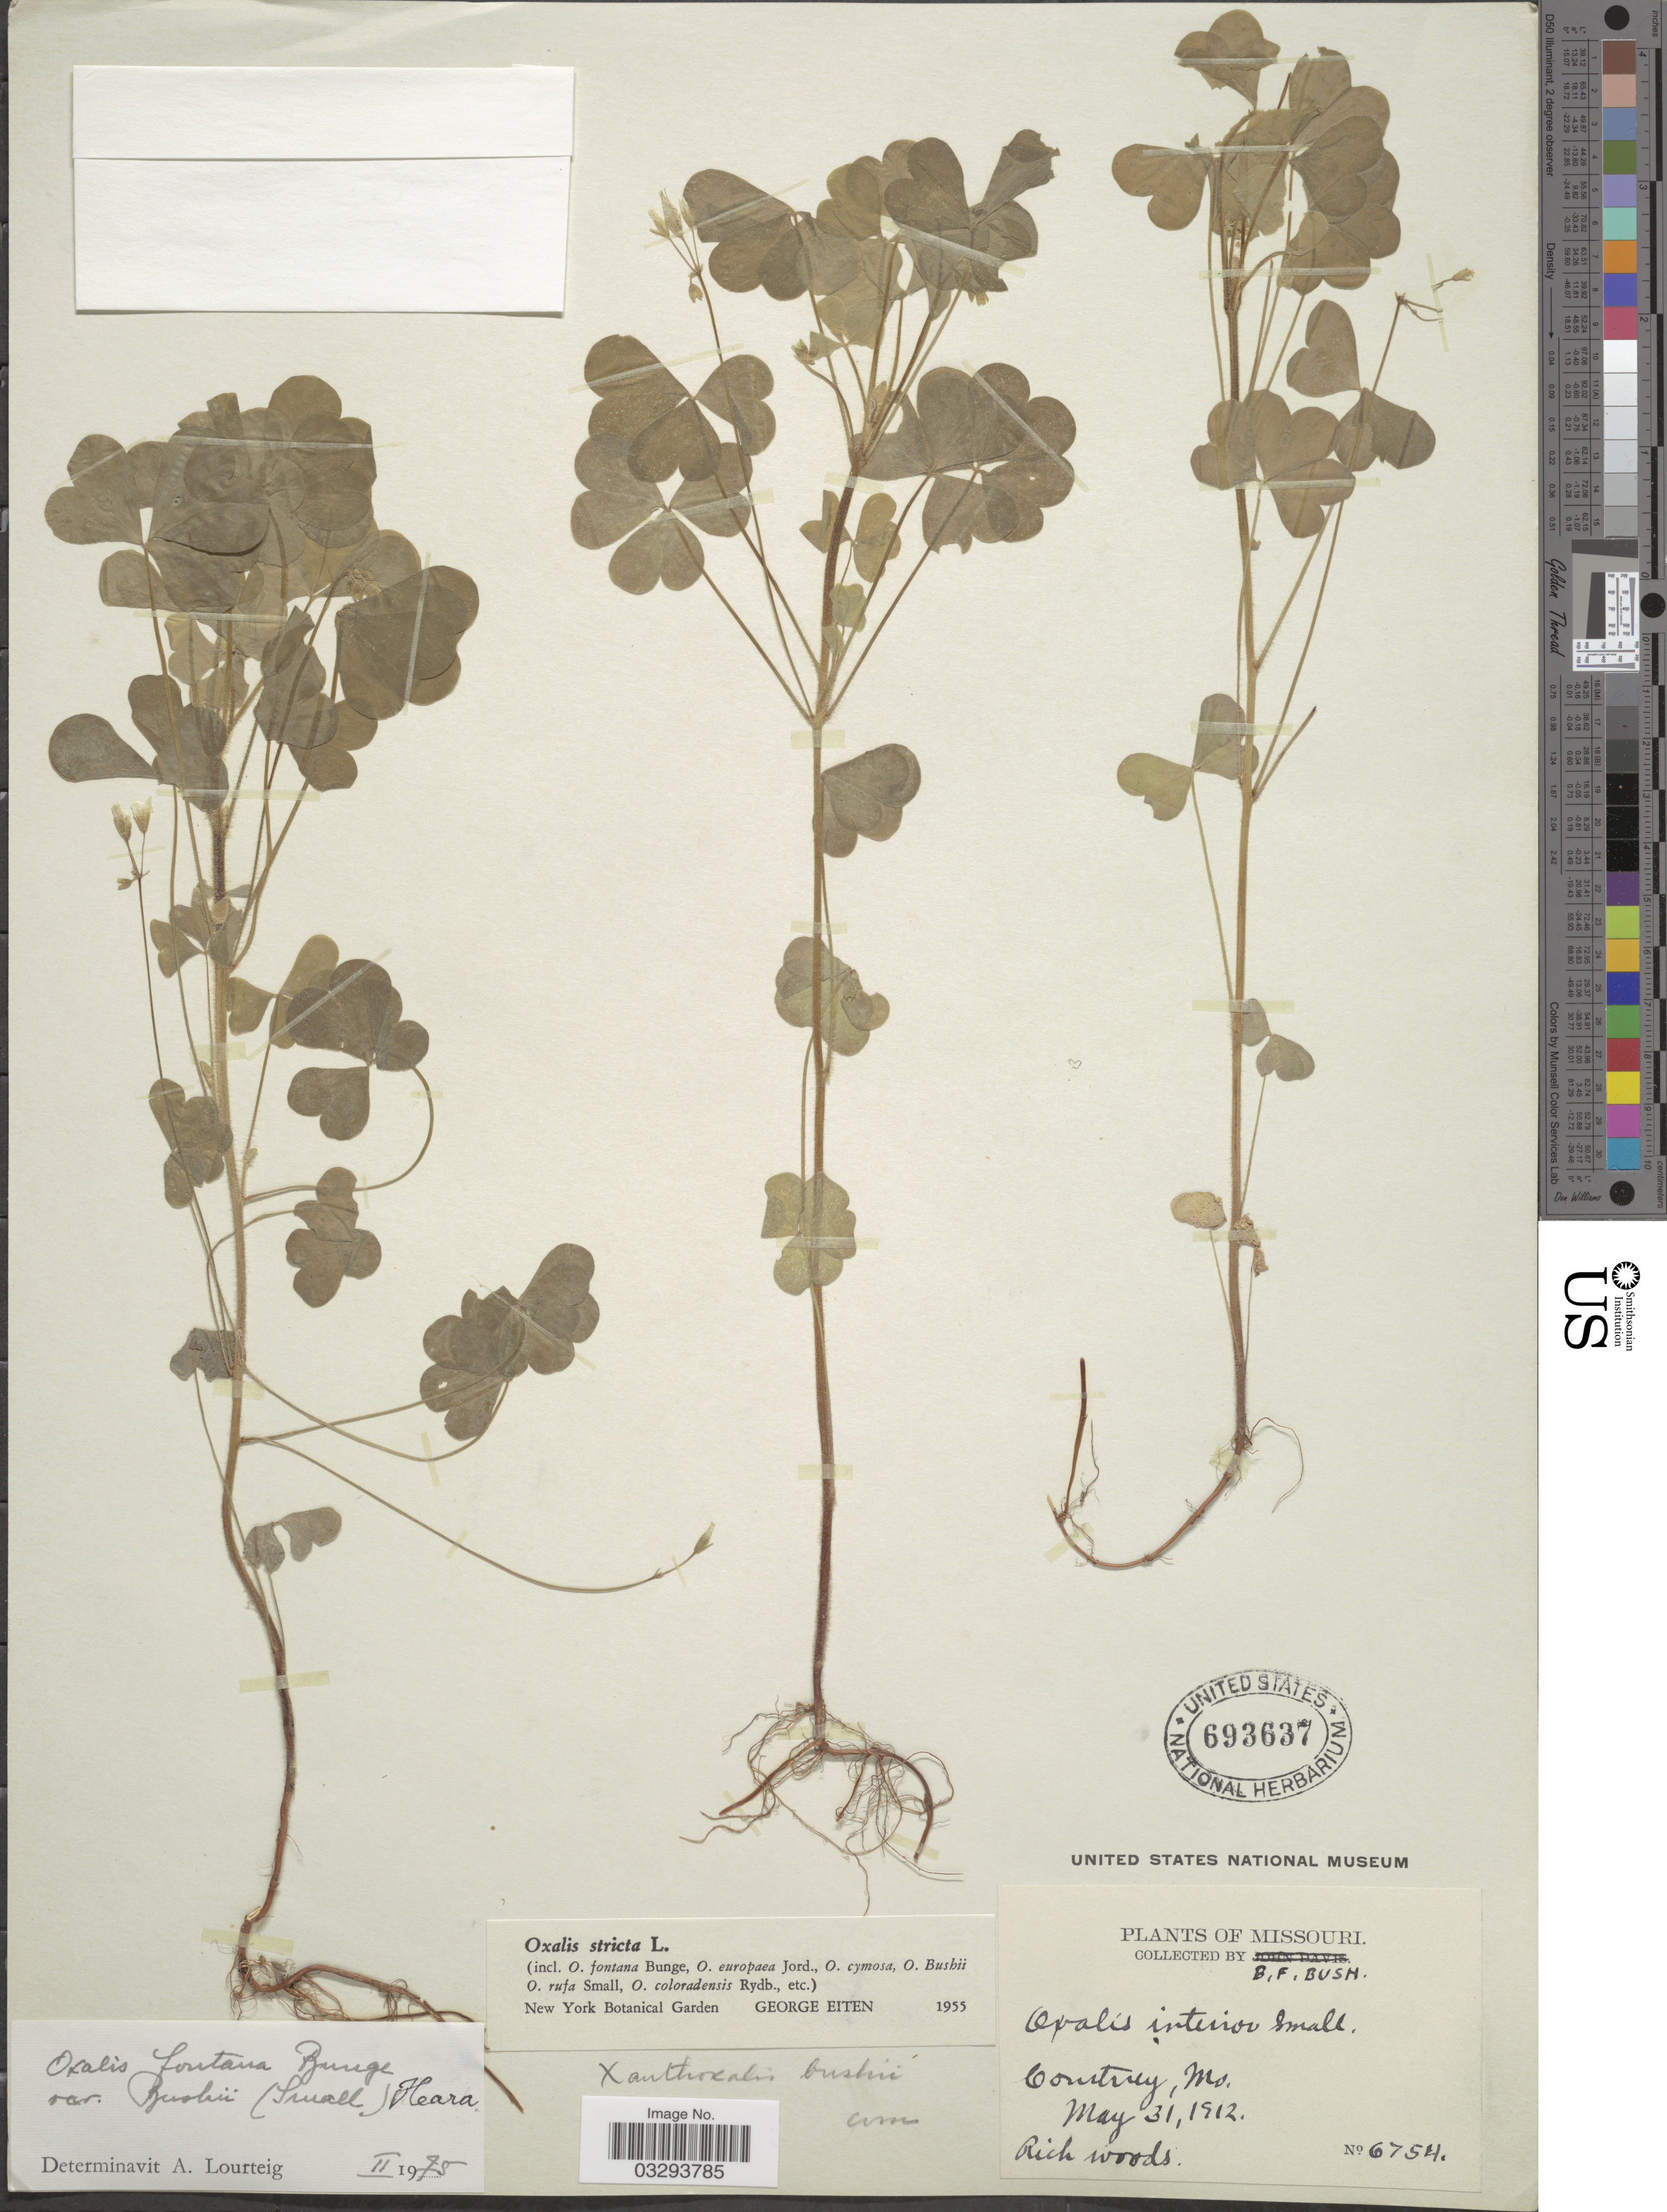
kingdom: Plantae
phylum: Tracheophyta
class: Magnoliopsida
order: Oxalidales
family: Oxalidaceae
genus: Oxalis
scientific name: Oxalis fontana var. bushii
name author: (Small) H. Hara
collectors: B. F. Bush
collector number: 6754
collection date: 1912-05-31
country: United States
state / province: Missouri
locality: Courtney, Mo.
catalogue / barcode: US 693637